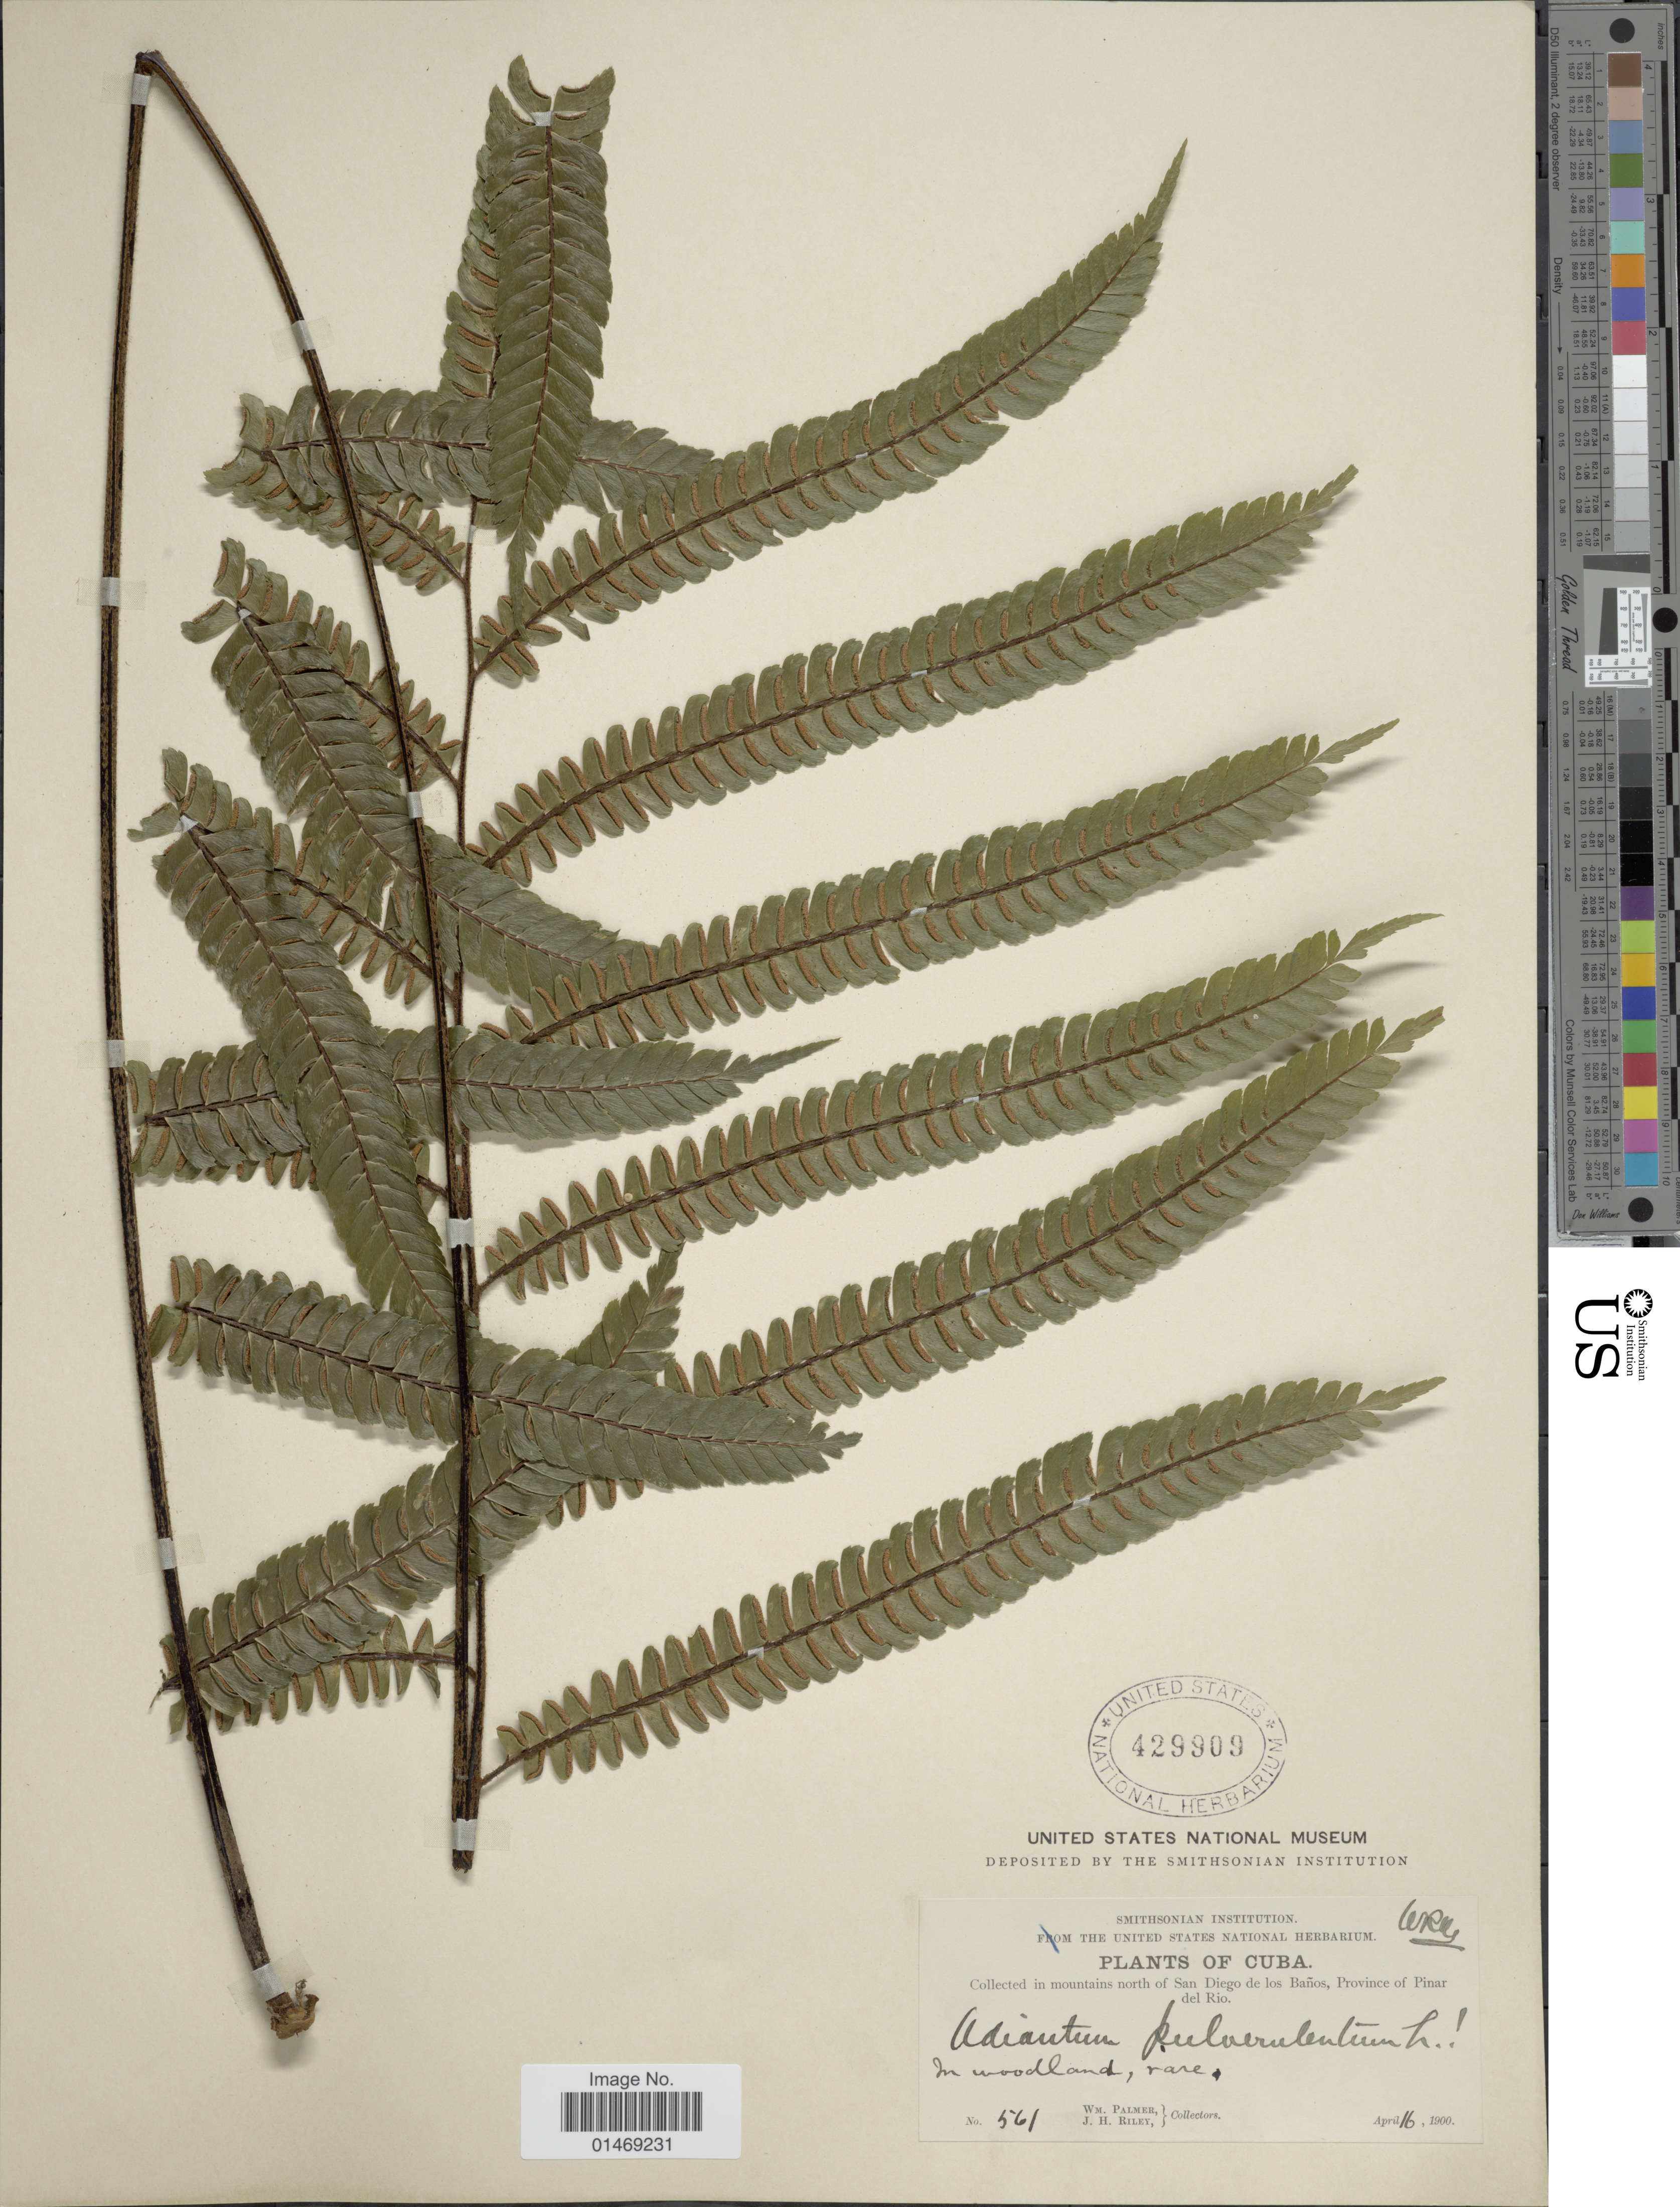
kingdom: Plantae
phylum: Tracheophyta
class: Polypodiopsida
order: Polypodiales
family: Pteridaceae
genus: Adiantum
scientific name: Adiantum pulverulentum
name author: L.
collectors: W. Palmer & J. H. Riley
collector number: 561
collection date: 1900-04-16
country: Cuba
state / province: Pinar del Río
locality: In mountains north of San Diego de los Baños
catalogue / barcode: US 429909